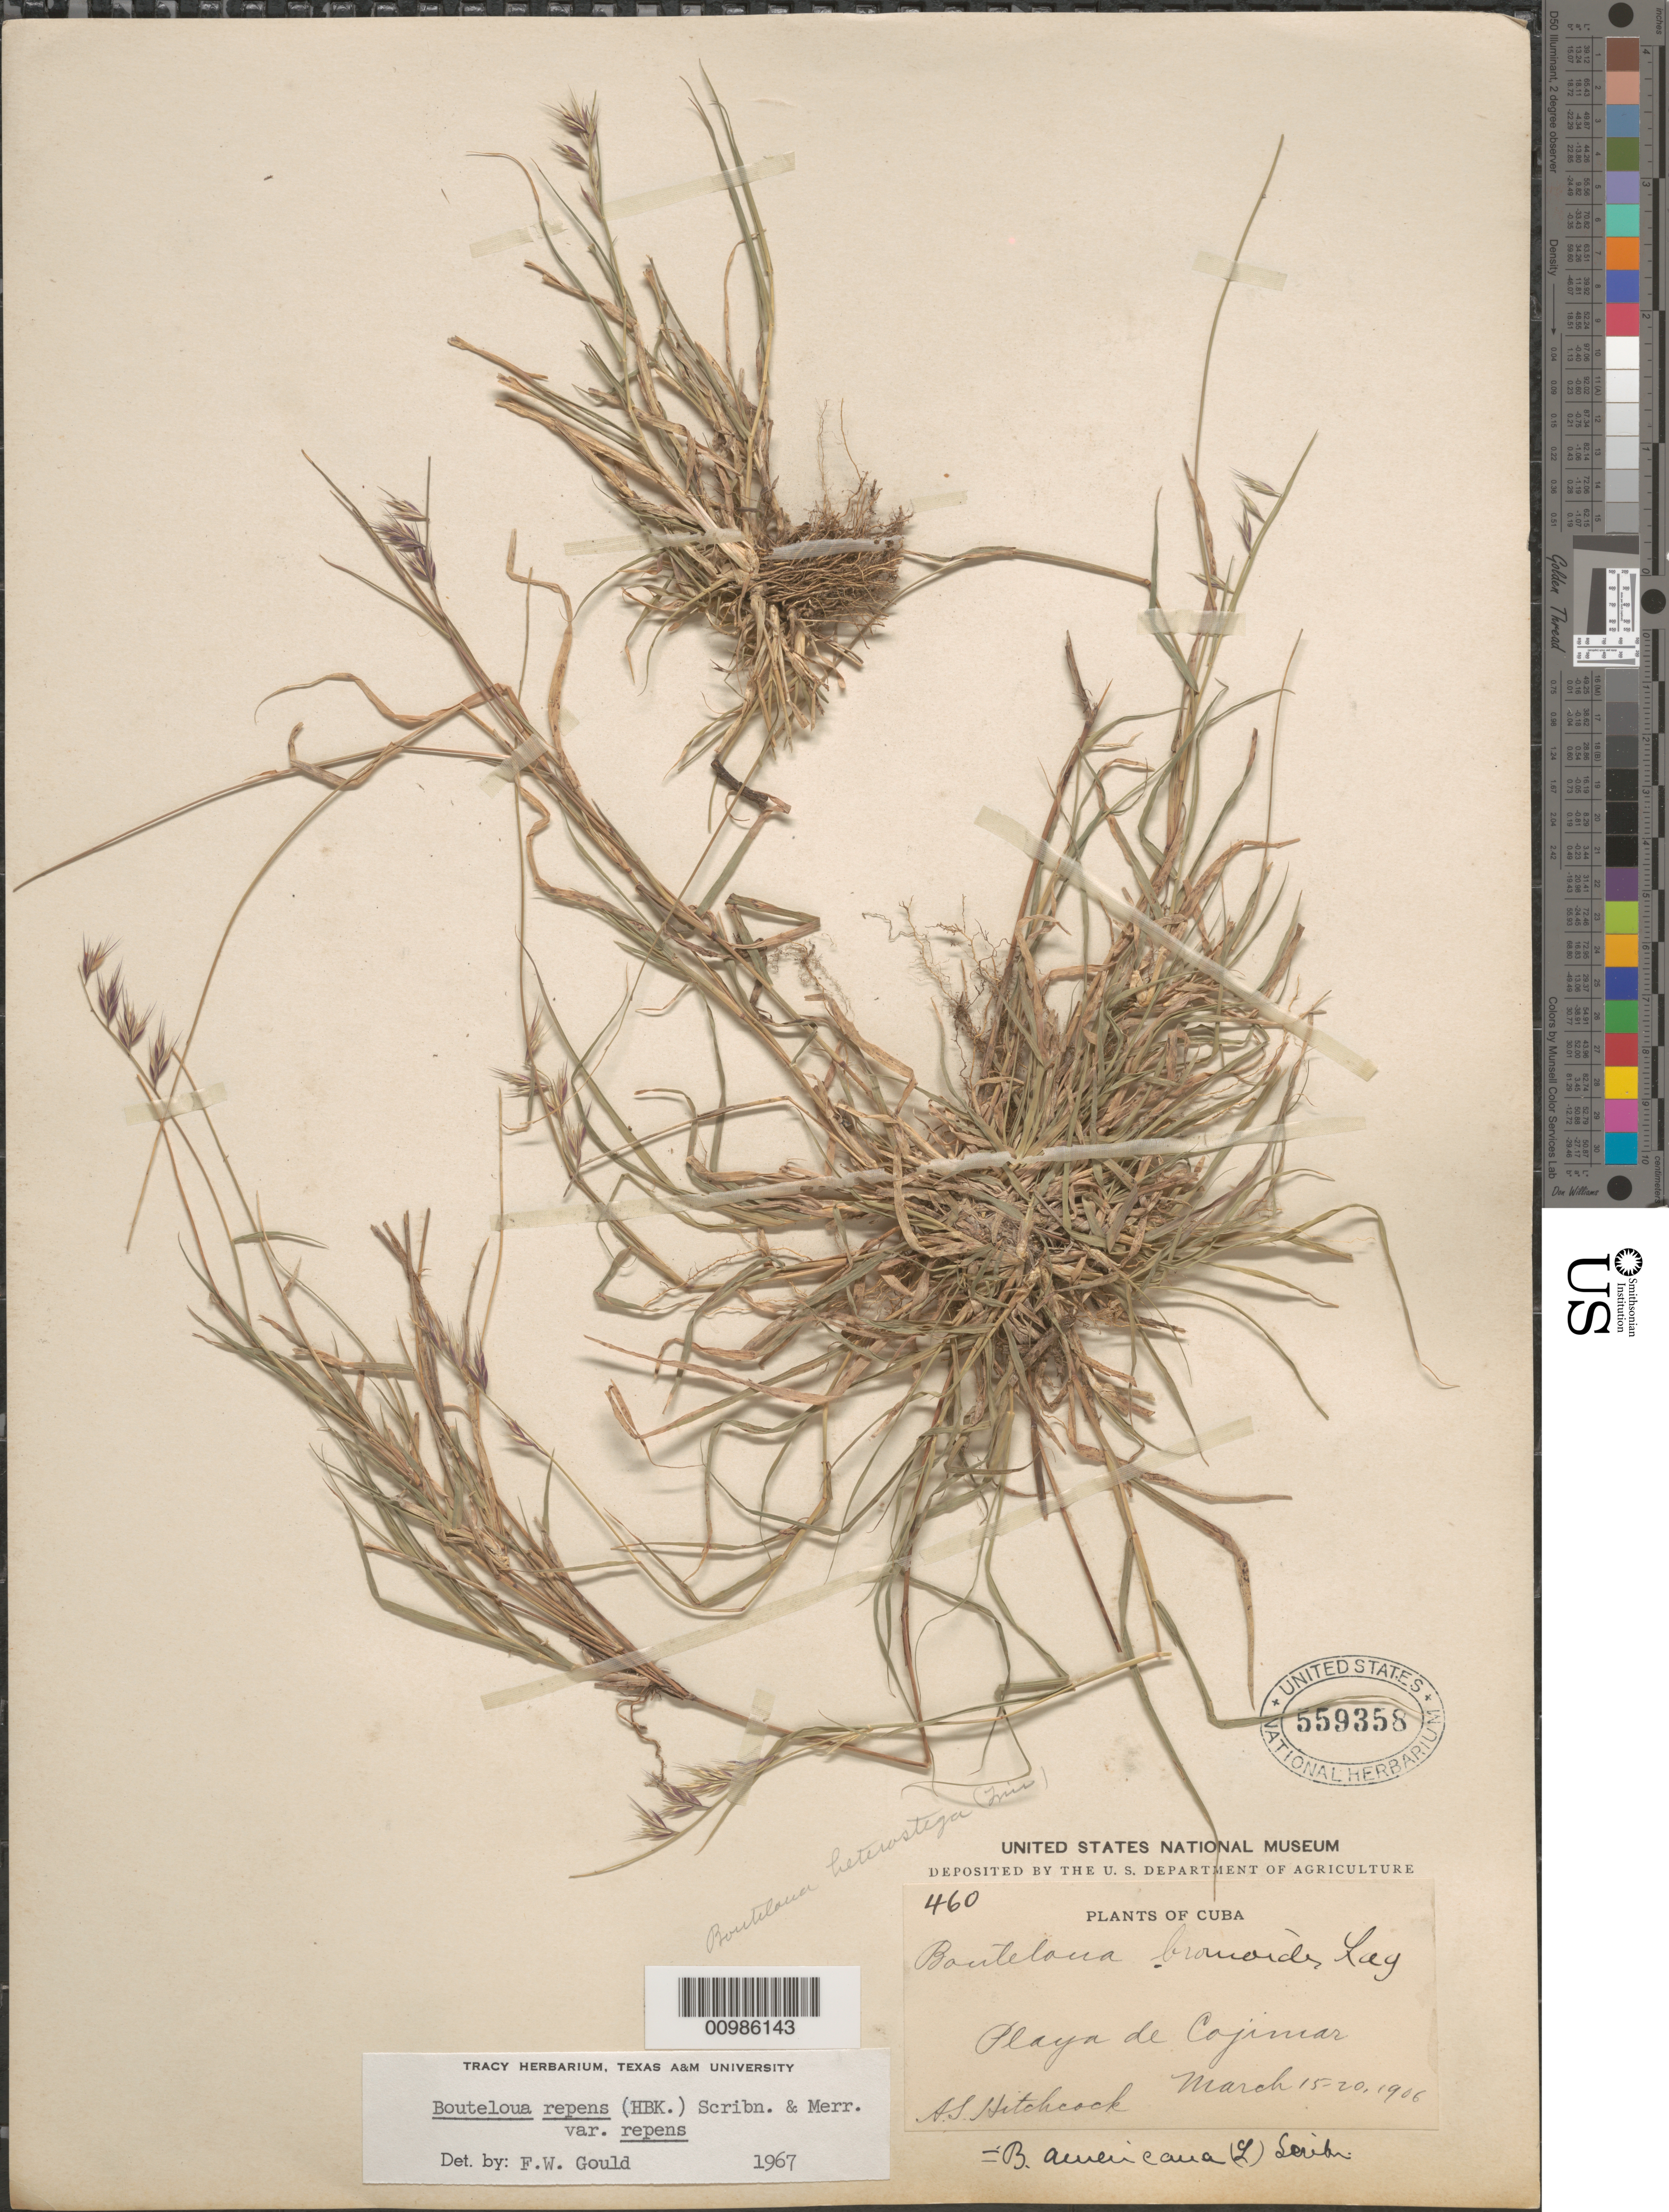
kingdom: Plantae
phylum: Tracheophyta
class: Liliopsida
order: Poales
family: Poaceae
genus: Bouteloua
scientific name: Bouteloua repens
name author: (Kunth) Scribn. & Merr.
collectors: A. S. Hitchcock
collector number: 460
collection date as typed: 15 Mar 1906 to20 Mar 1906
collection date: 1906-03-15/1906-03-20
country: Cuba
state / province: La Habana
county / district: Municipio Habana del Este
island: Cuba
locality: Cojimar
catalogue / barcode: US 559358